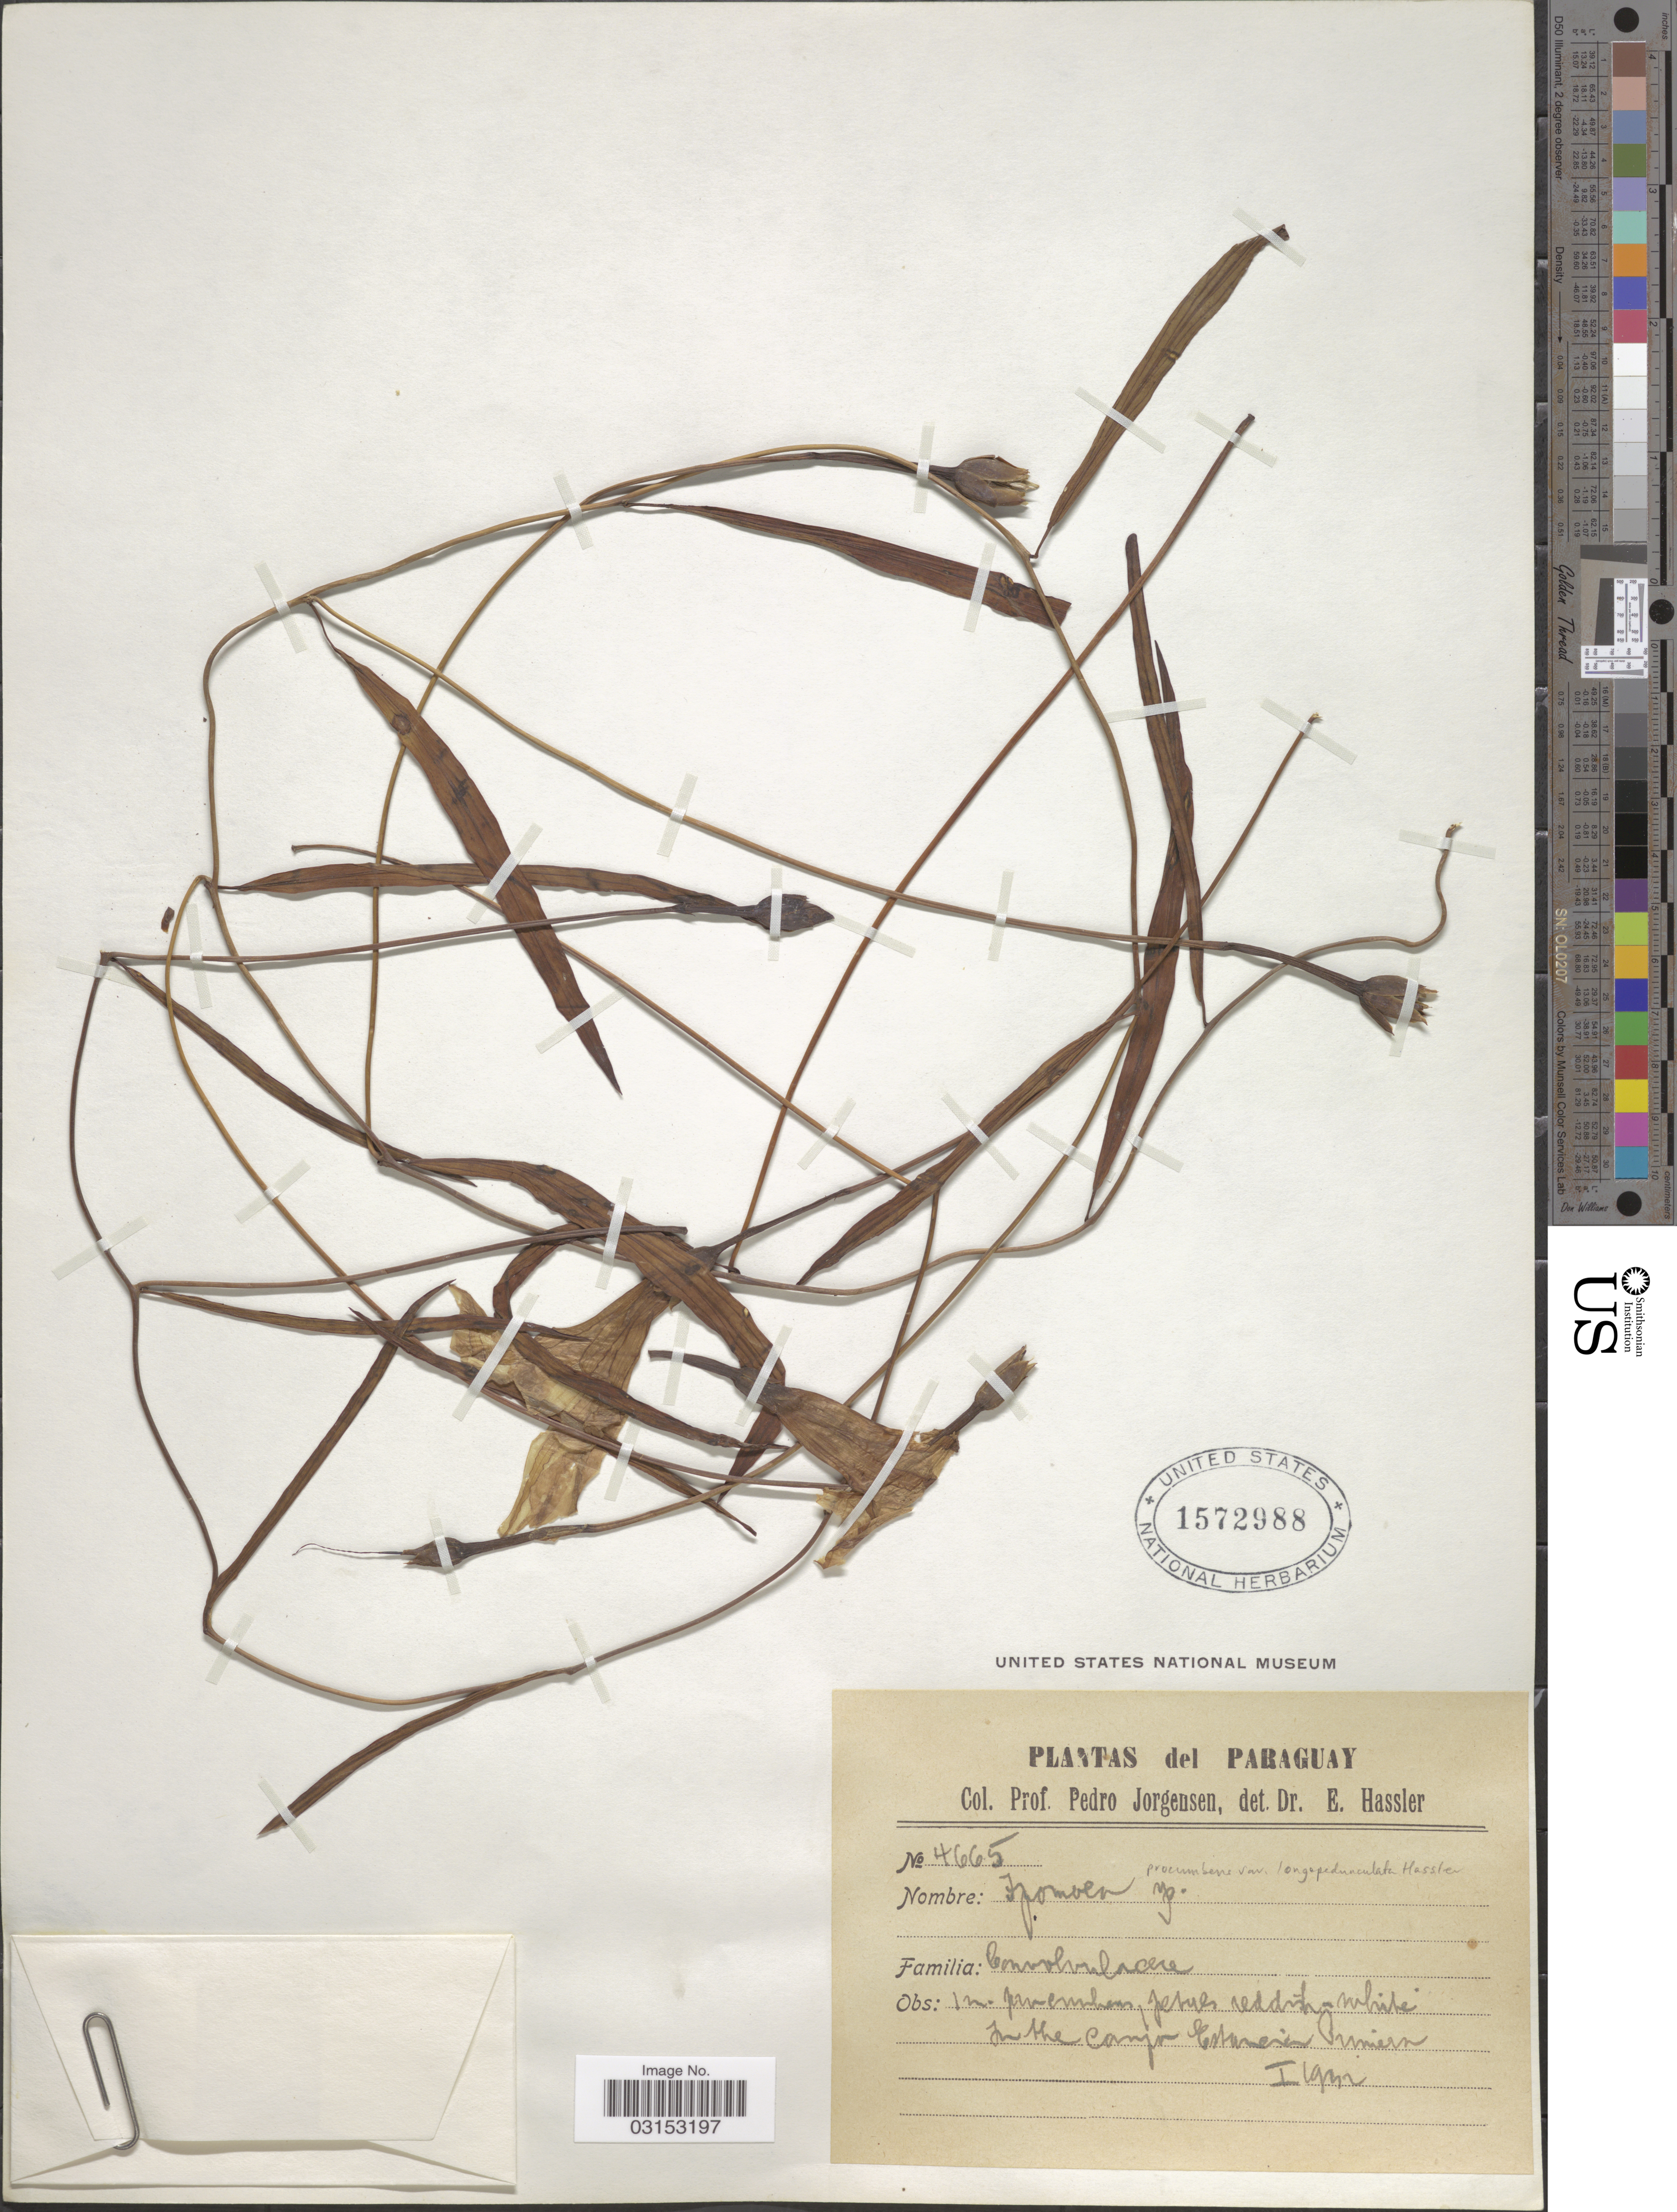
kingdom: Plantae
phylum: Tracheophyta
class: Magnoliopsida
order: Solanales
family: Convolvulaceae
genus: Ipomoea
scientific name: Ipomoea procumbens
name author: Mart. & Choisy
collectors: P. Jörgensen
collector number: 4665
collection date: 1932-01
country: Paraguay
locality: In the campo Estancia Primavera [interpreted].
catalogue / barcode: US 1572988